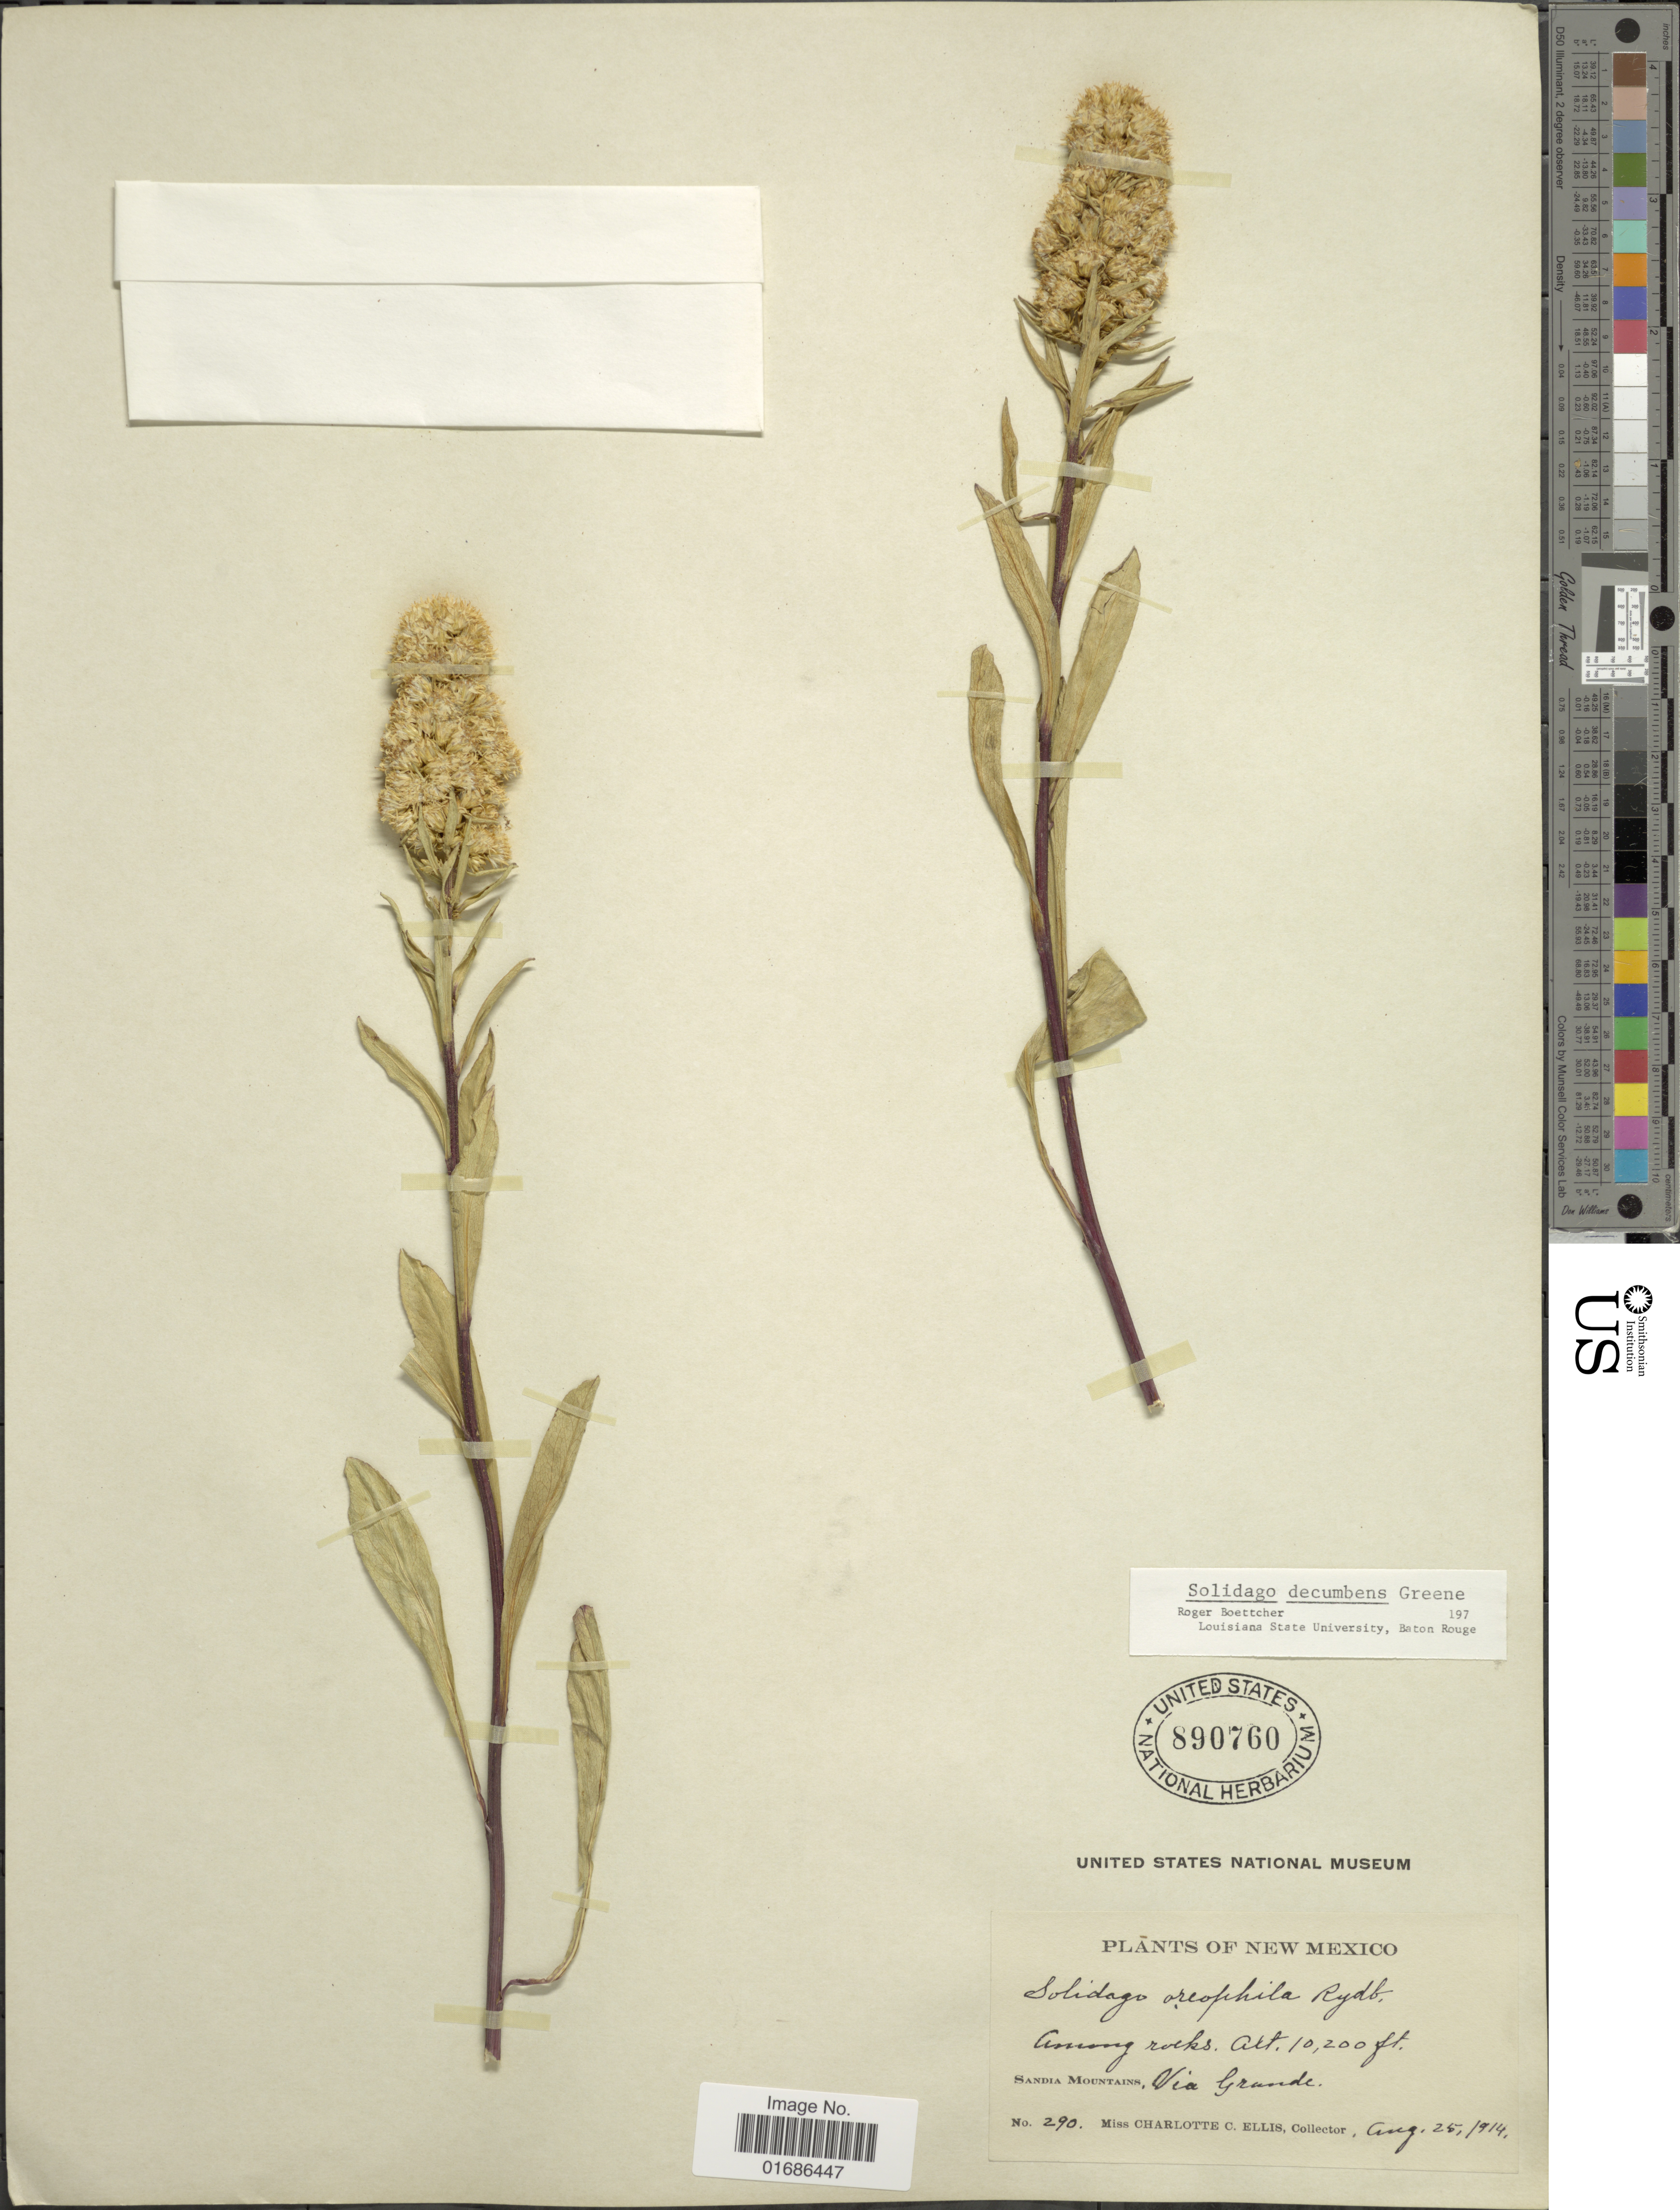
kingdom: Plantae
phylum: Tracheophyta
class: Magnoliopsida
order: Asterales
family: Asteraceae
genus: Solidago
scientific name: Solidago decumbens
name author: Greene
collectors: C. C. Ellis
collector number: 290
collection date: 1914-08-25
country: United States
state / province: New Mexico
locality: Among rocks, Sandia Mountains, Via Grande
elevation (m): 3109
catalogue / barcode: US 890760